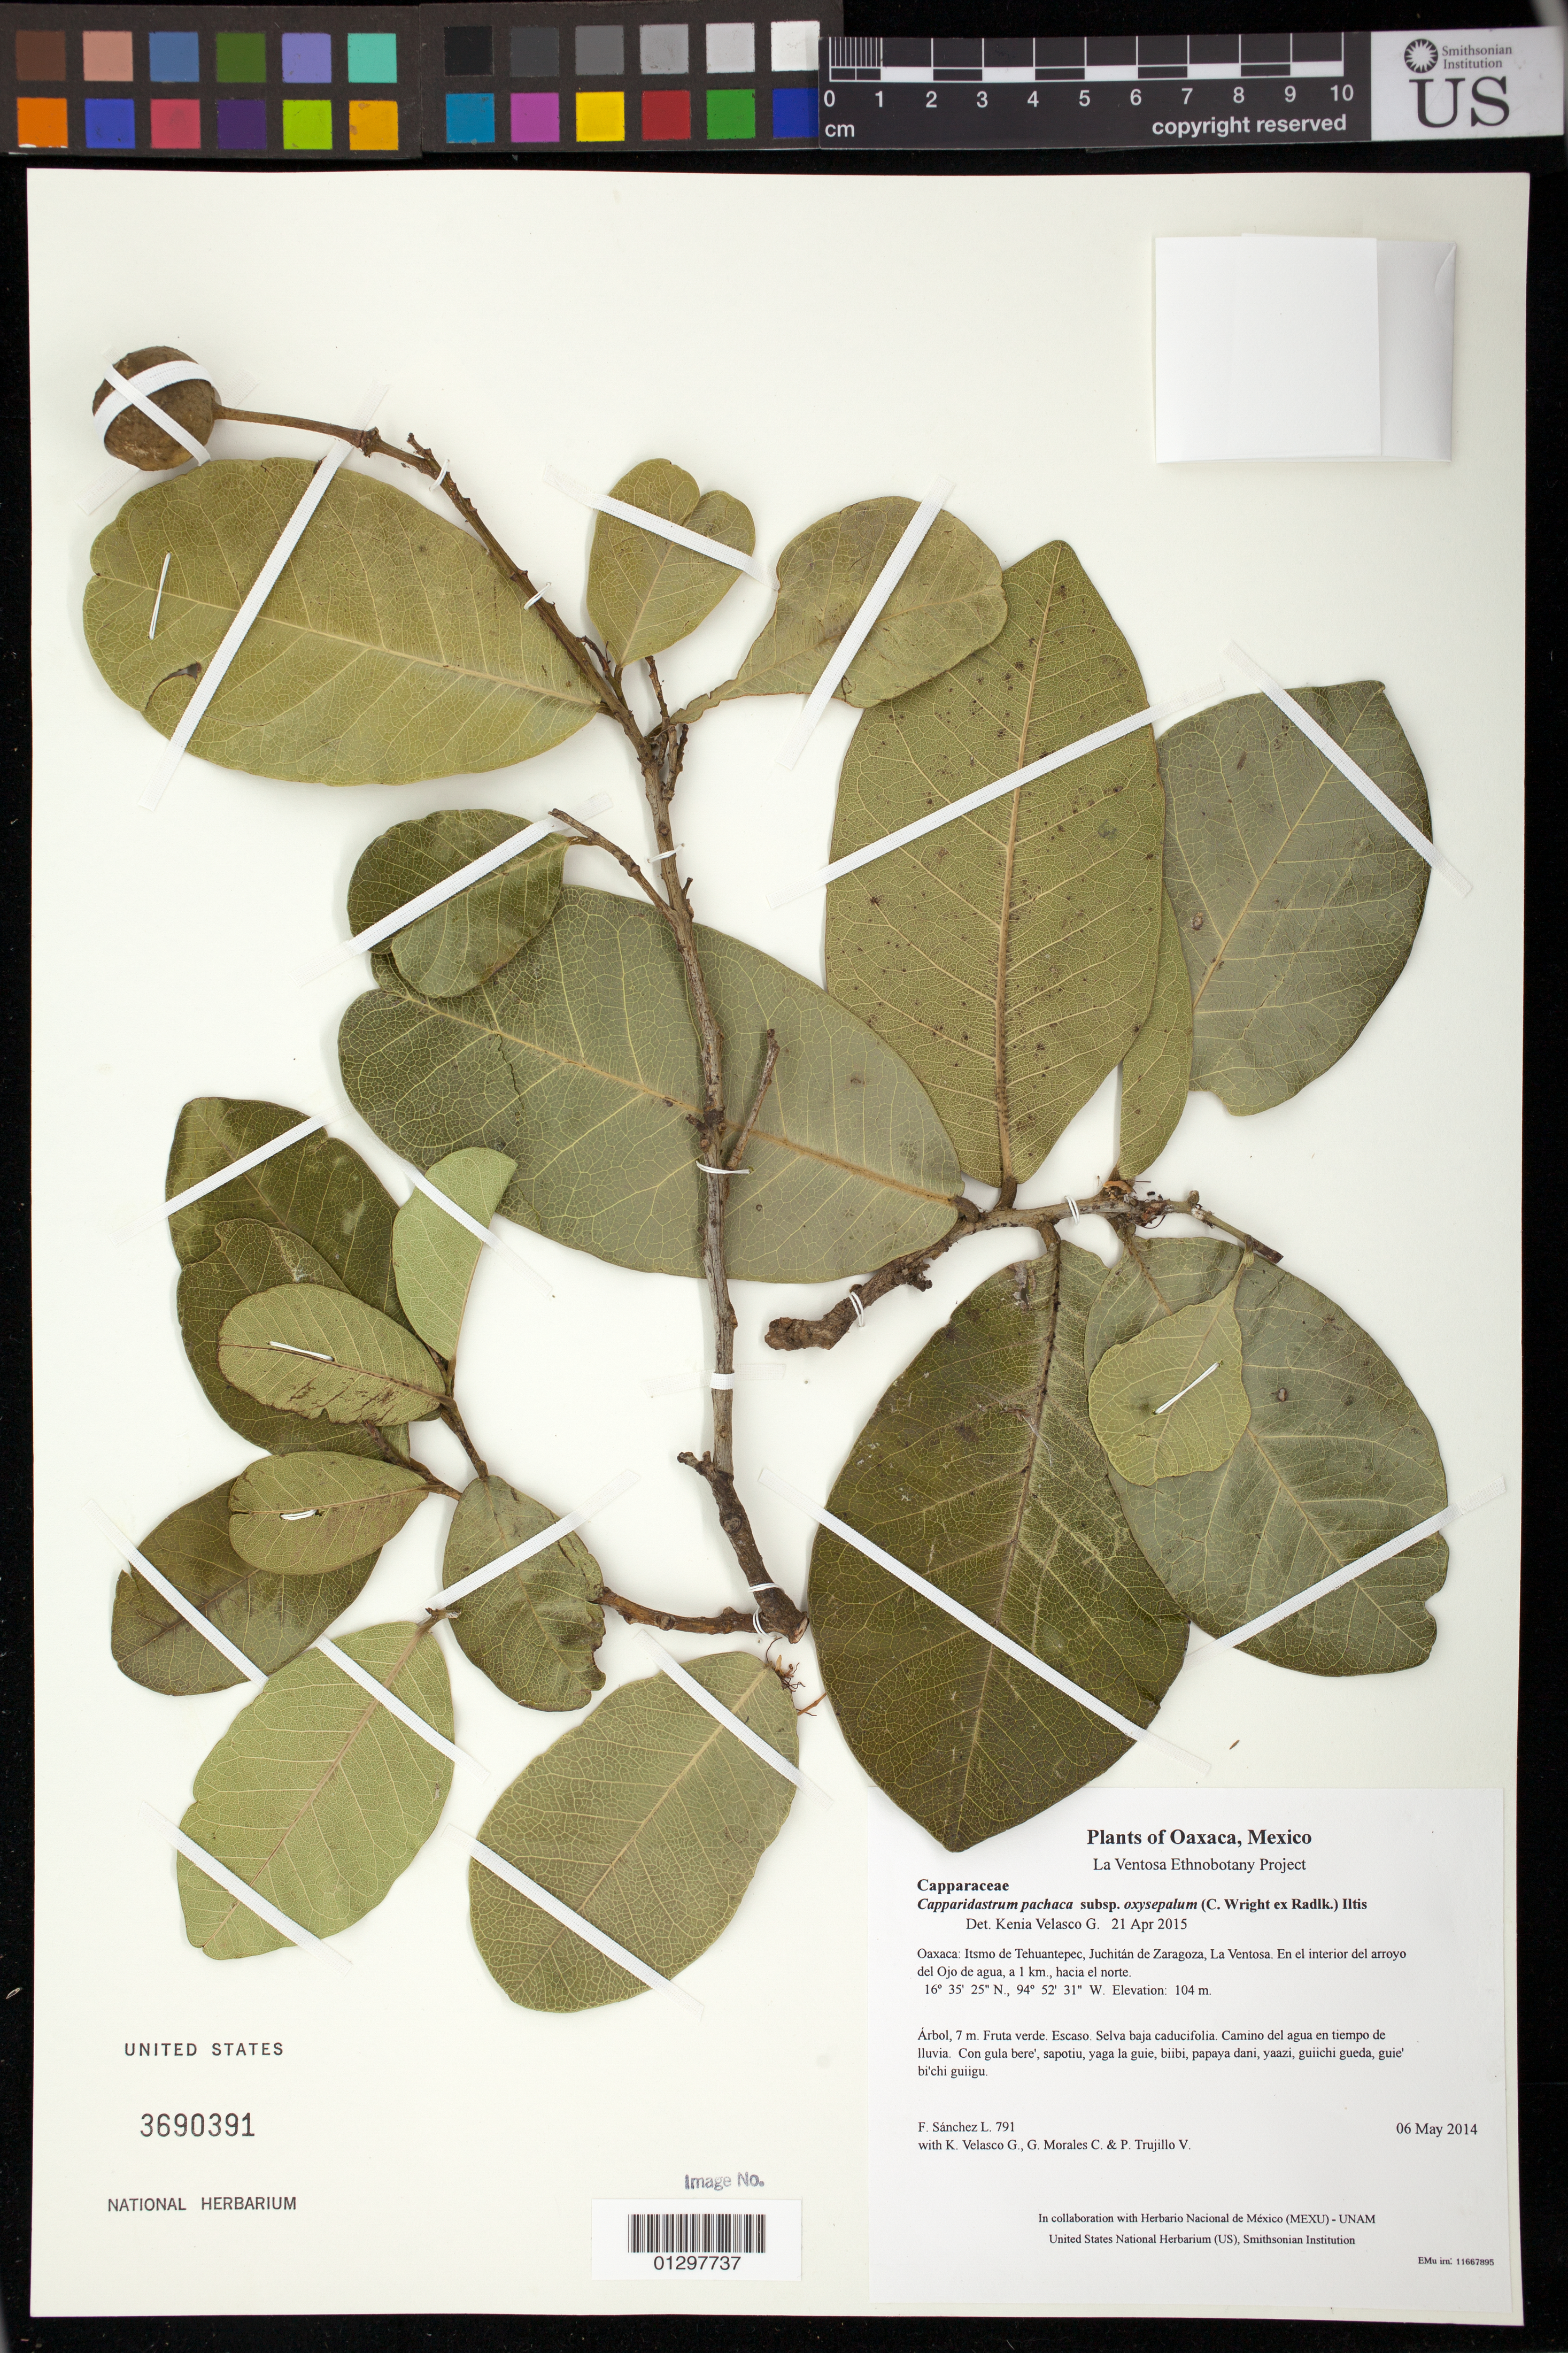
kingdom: Plantae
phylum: Tracheophyta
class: Magnoliopsida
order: Brassicales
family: Capparaceae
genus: Capparidastrum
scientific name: Capparidastrum pachaca subsp. oxysepalum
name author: (C. Wright ex Radlk.) Iltis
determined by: Velasco G., Kenia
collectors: F. Sánchez L., K. Velasco G., G. Morales C. & P. Trujillo V.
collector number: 791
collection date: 2014-05-06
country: Mexico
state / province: Oaxaca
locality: Itsmo de Tehuantepec, Juchitán de Zaragoza, La Ventosa. En el interior del arroyo del Ojo de agua, a 1 km., hacia el norte.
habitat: Selva baja caducifolia. Camino del agua en tiempo de lluvia.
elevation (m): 104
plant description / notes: JEBOT, MEXU, SERO, US; Yaga. 7 m. Cuaananaxhi naga'. Huaxie'.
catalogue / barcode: US 3690391